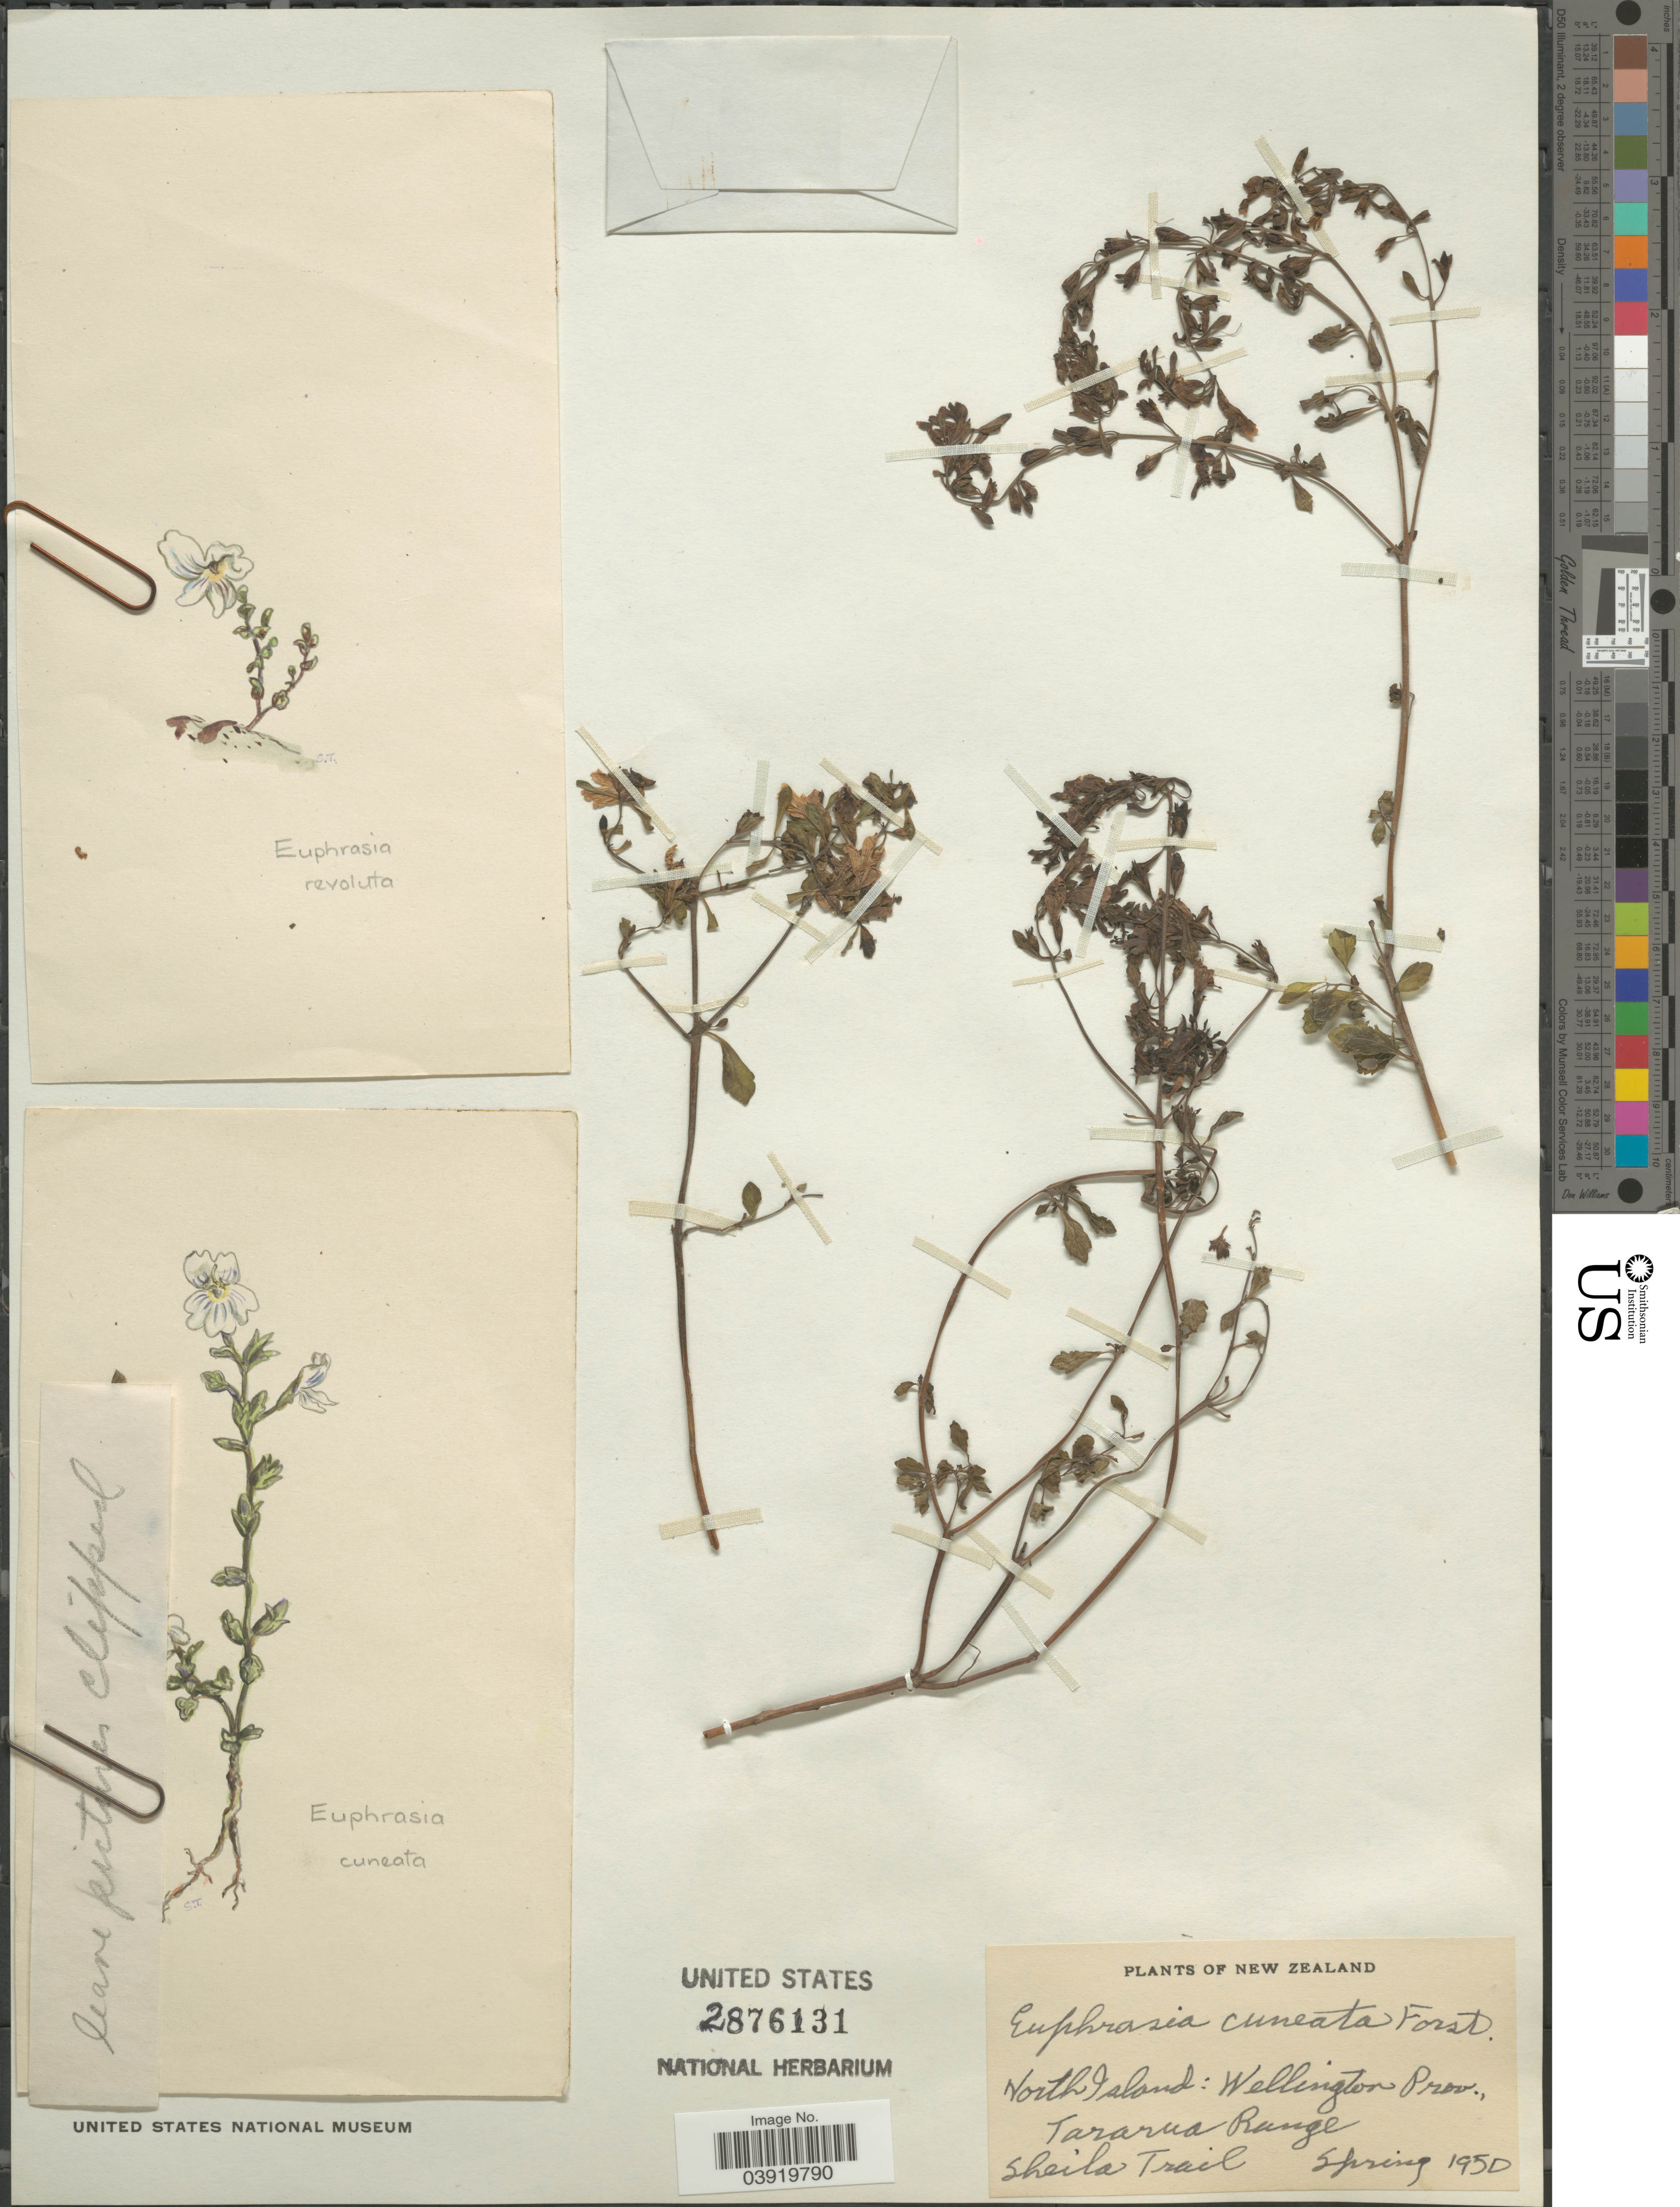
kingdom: Plantae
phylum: Tracheophyta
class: Magnoliopsida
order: Lamiales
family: Orobanchaceae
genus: Euphrasia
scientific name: Euphrasia cuneata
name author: G. Forst.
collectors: S. Trail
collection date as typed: Spring 1950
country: New Zealand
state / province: Wellington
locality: North Island, Tararua Range.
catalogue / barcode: US 2876131